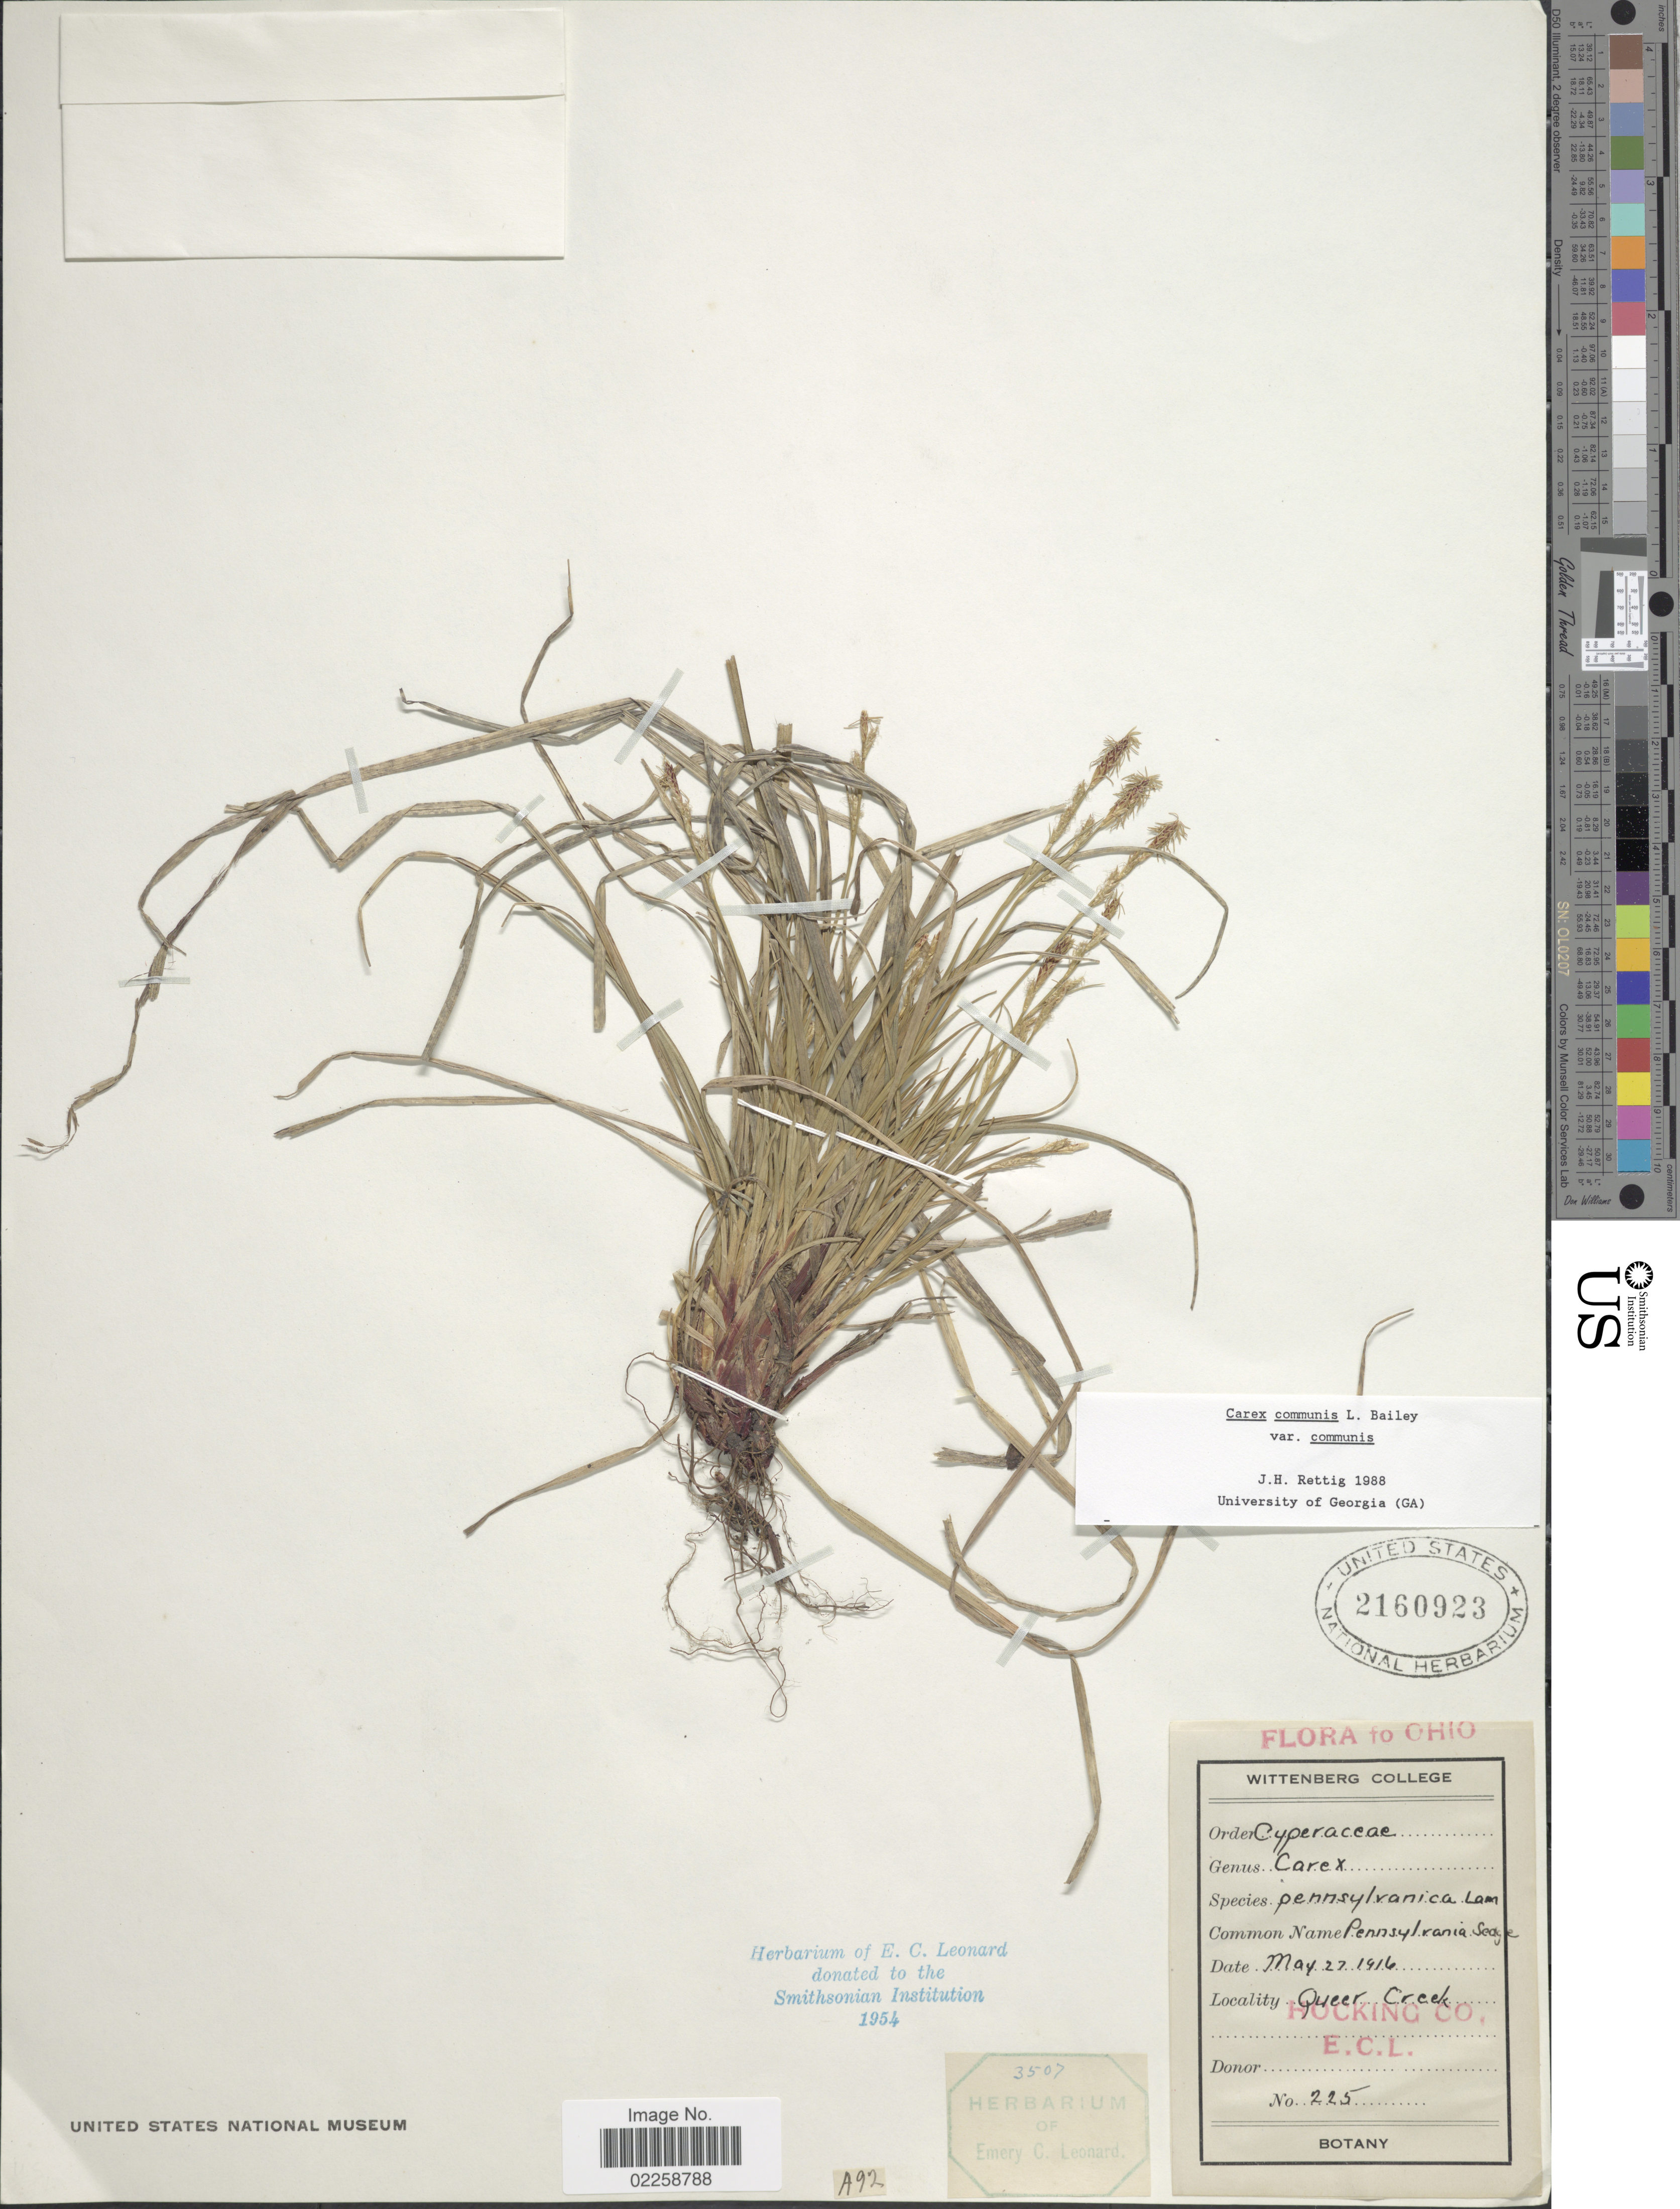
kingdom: Plantae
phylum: Tracheophyta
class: Liliopsida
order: Poales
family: Cyperaceae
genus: Carex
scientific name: Carex communis var. communis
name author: L.H. Bailey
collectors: E. C. Leonard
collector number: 225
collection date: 1916-05-27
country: United States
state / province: Ohio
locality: Queer Creek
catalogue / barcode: US 2160923